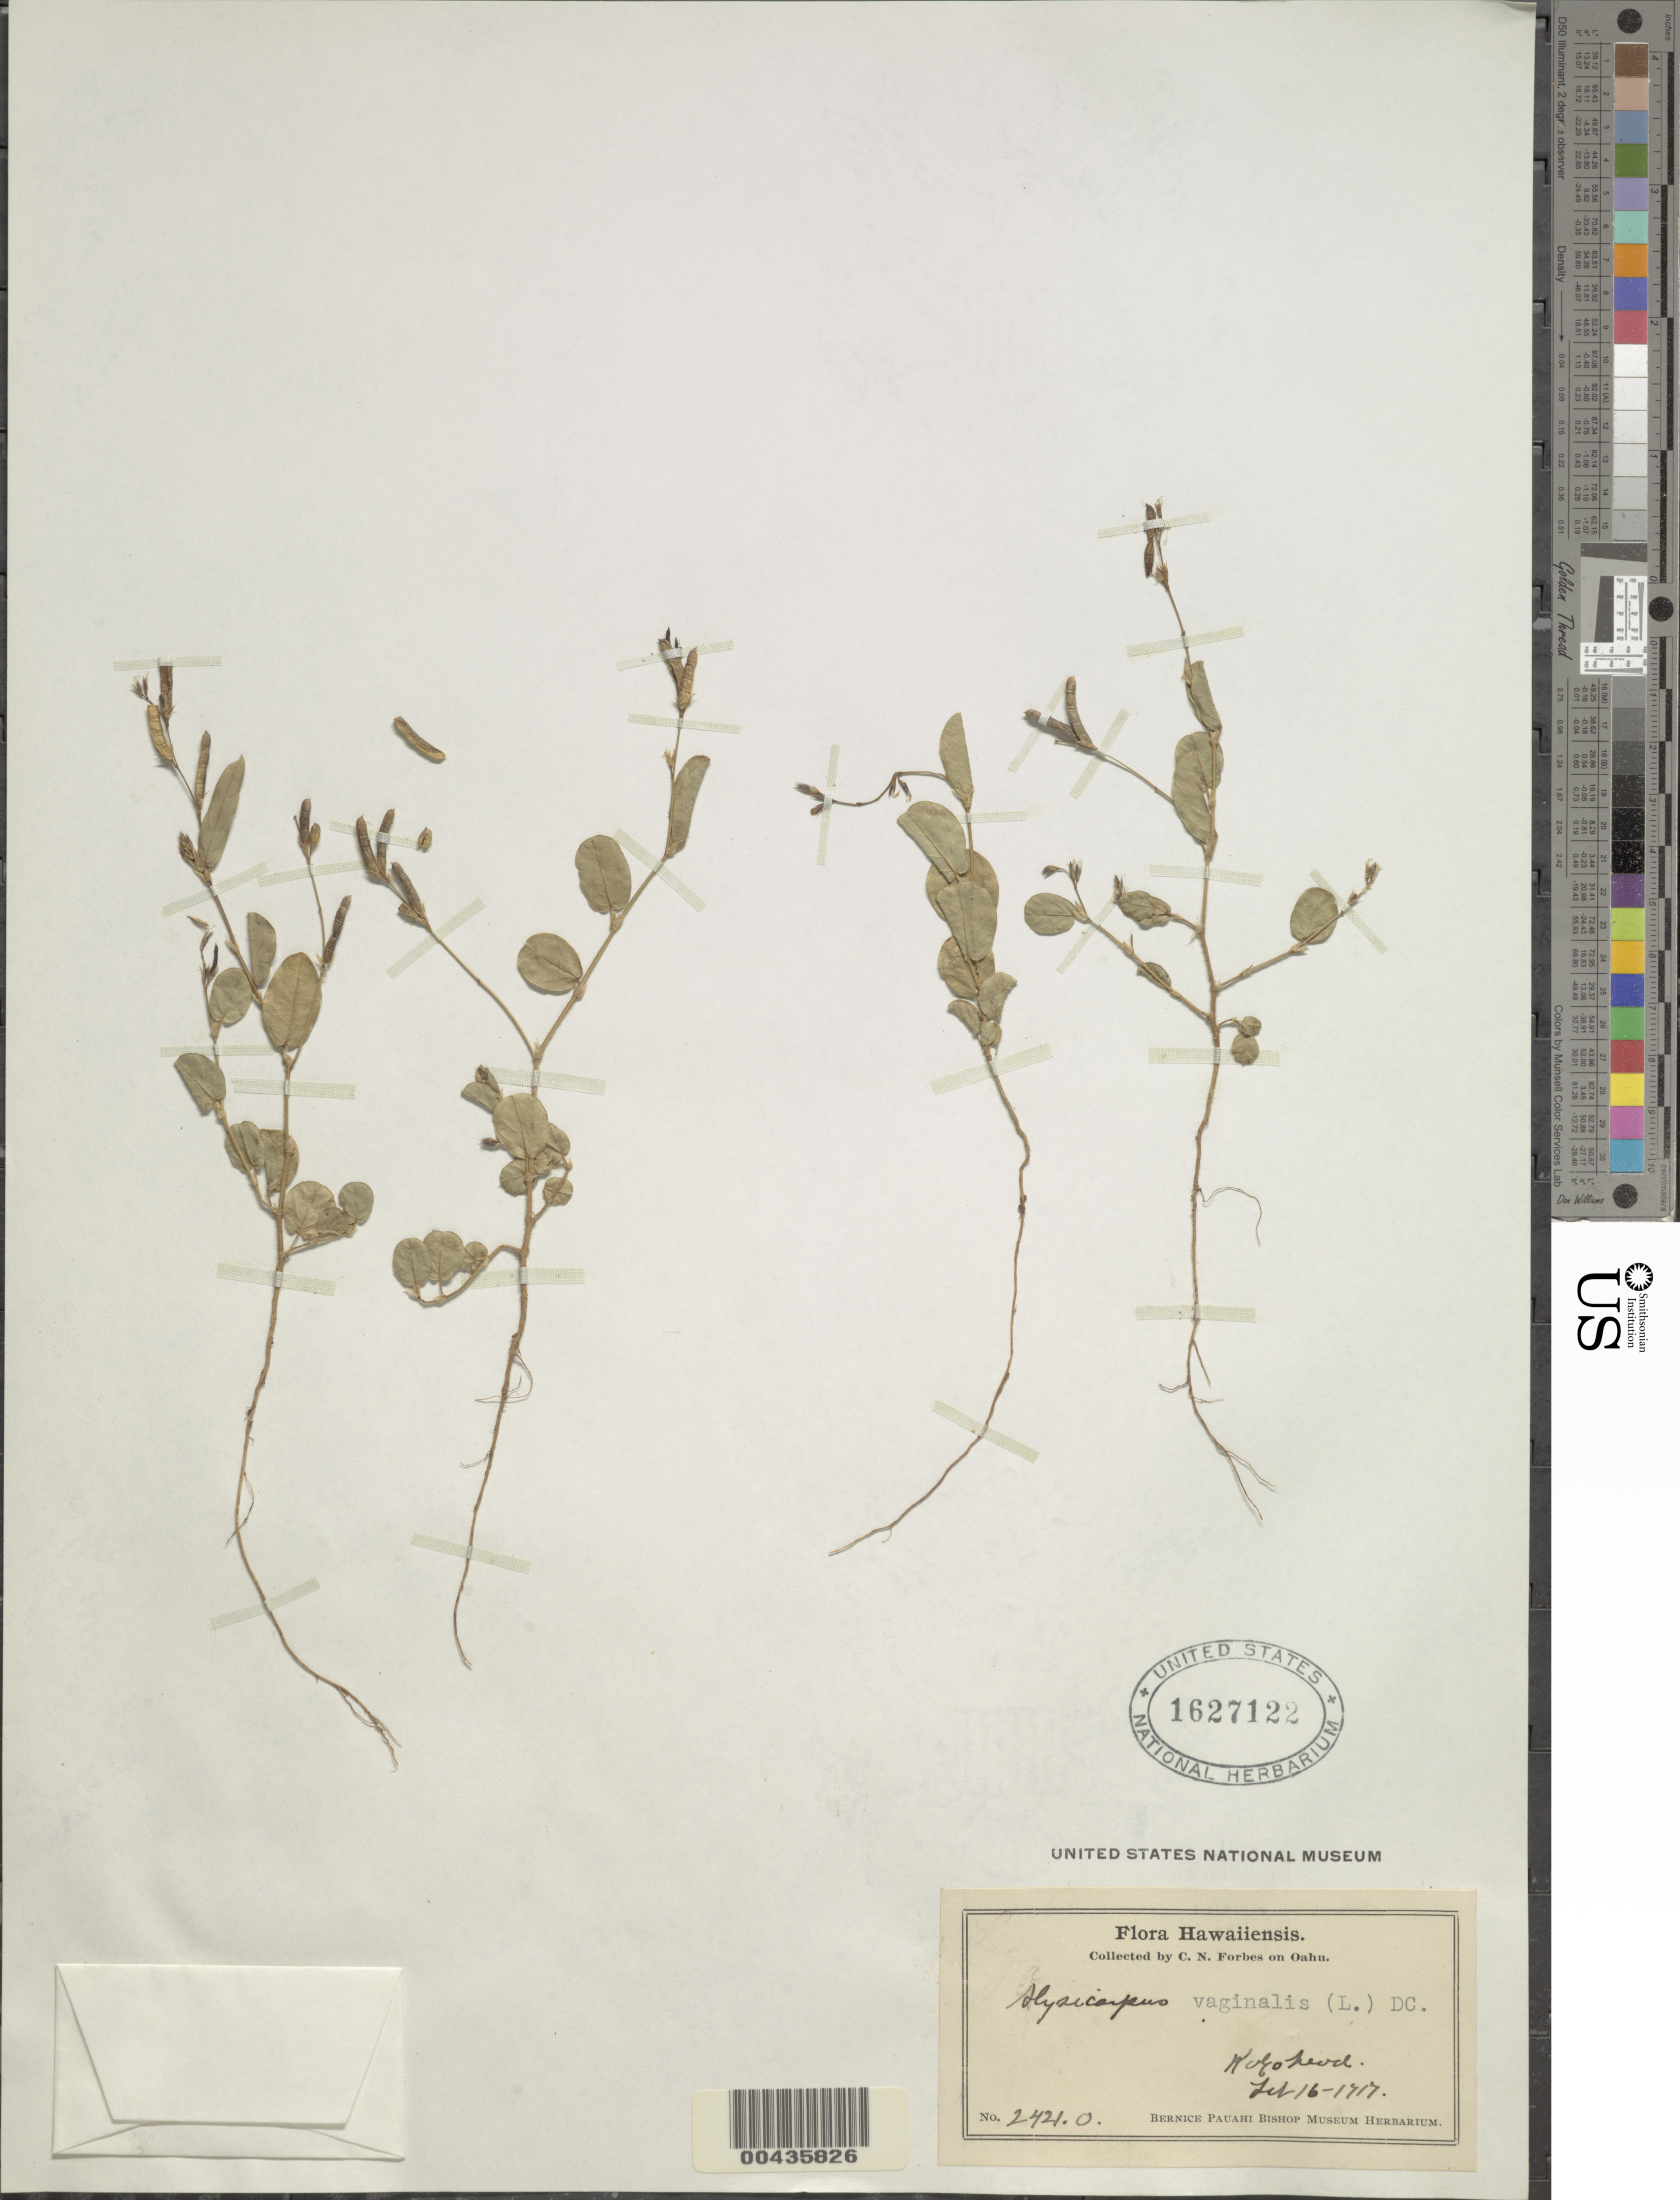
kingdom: Plantae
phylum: Tracheophyta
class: Magnoliopsida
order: Fabales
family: Fabaceae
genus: Alysicarpus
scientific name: Alysicarpus vaginalis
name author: (L.) DC.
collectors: C. N. Forbes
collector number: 2421.O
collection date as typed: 16 Feb 1917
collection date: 1917-02-16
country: United States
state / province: Hawaii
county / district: Honolulu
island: Oahu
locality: Koko Head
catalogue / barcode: US 1627122